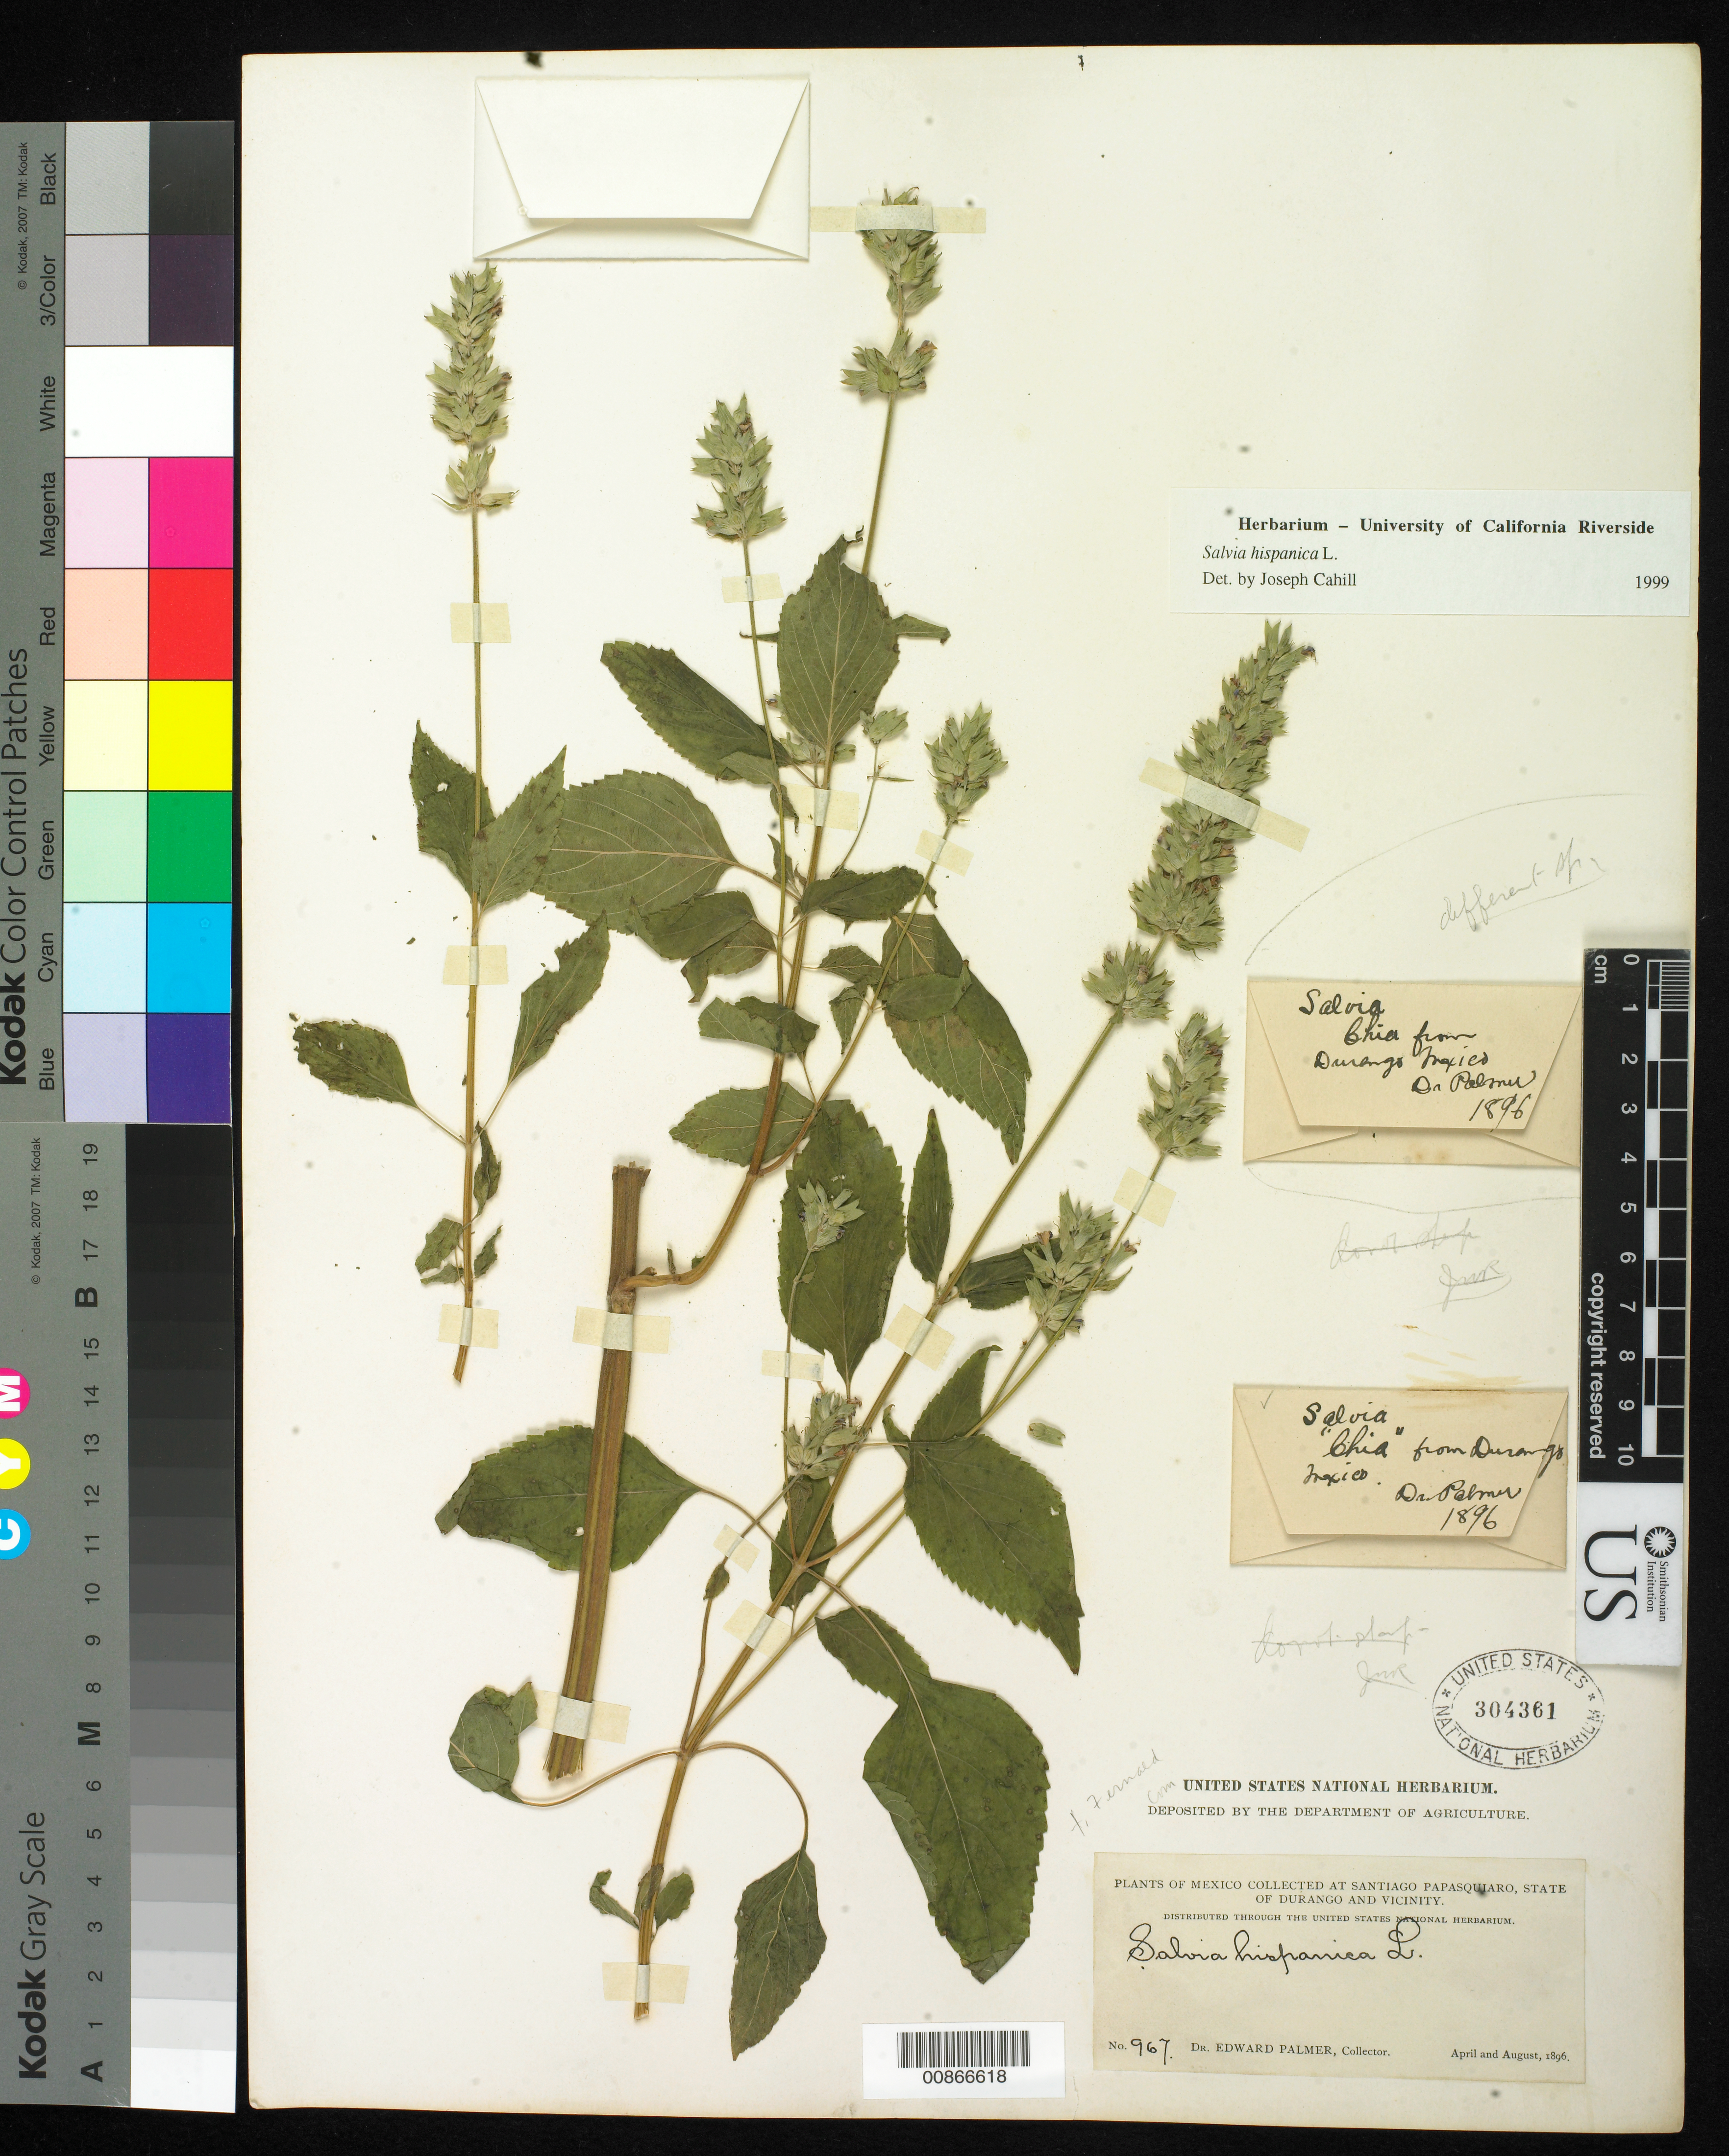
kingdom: Plantae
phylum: Tracheophyta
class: Magnoliopsida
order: Lamiales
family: Lamiaceae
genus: Salvia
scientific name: Salvia hispanica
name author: L.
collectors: E. Palmer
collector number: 967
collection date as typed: Apr 1896 to -- Aug 1896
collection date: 1896-04/1896-08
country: Mexico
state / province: Durango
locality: Santiago Papasquiaro, Durango and vicinity.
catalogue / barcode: US 304361